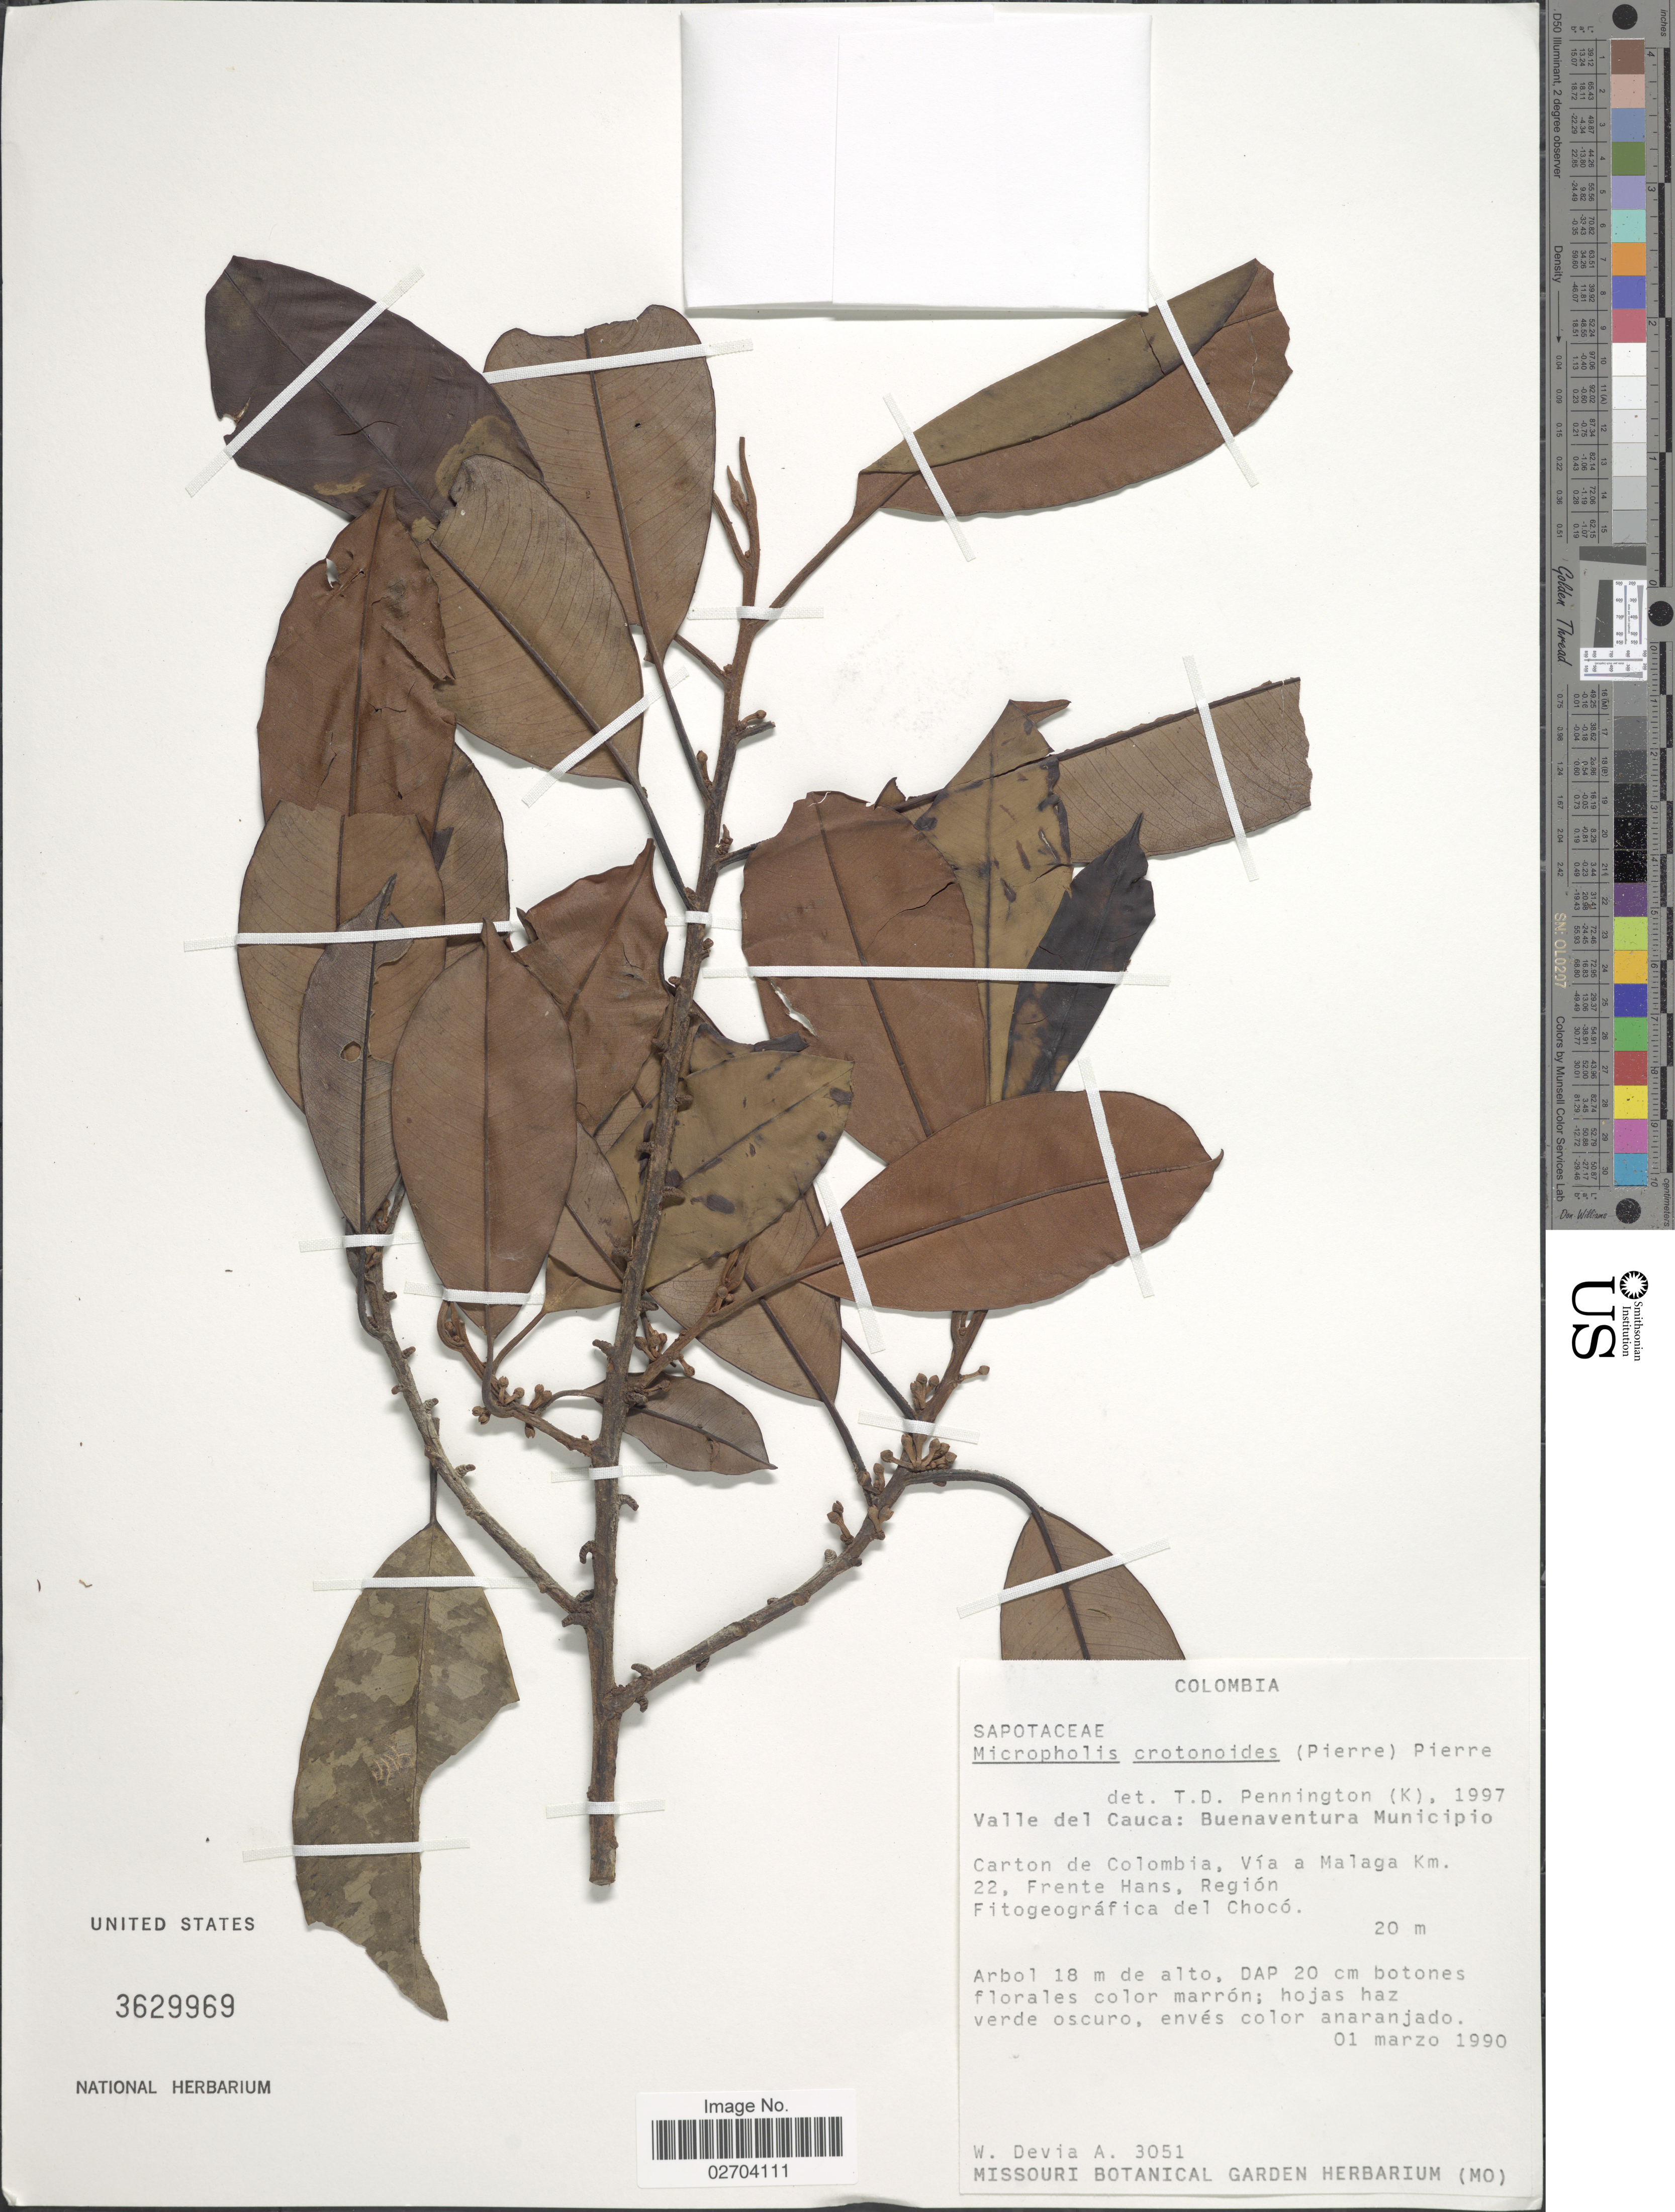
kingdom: Plantae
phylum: Tracheophyta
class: Magnoliopsida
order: Ericales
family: Sapotaceae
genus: Micropholis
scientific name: Micropholis crotonoides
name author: (Pierre) Pierre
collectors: W. Devia A.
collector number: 3051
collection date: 1990-03-01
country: Colombia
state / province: Valle del Cauca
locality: Valle del Cauca: Buenaventura Municipio, Carton de Colombia, Via a Malaga Km 22, Frente Hans, Region. Fitogeografica del Chocó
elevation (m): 20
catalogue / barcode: US 3629969